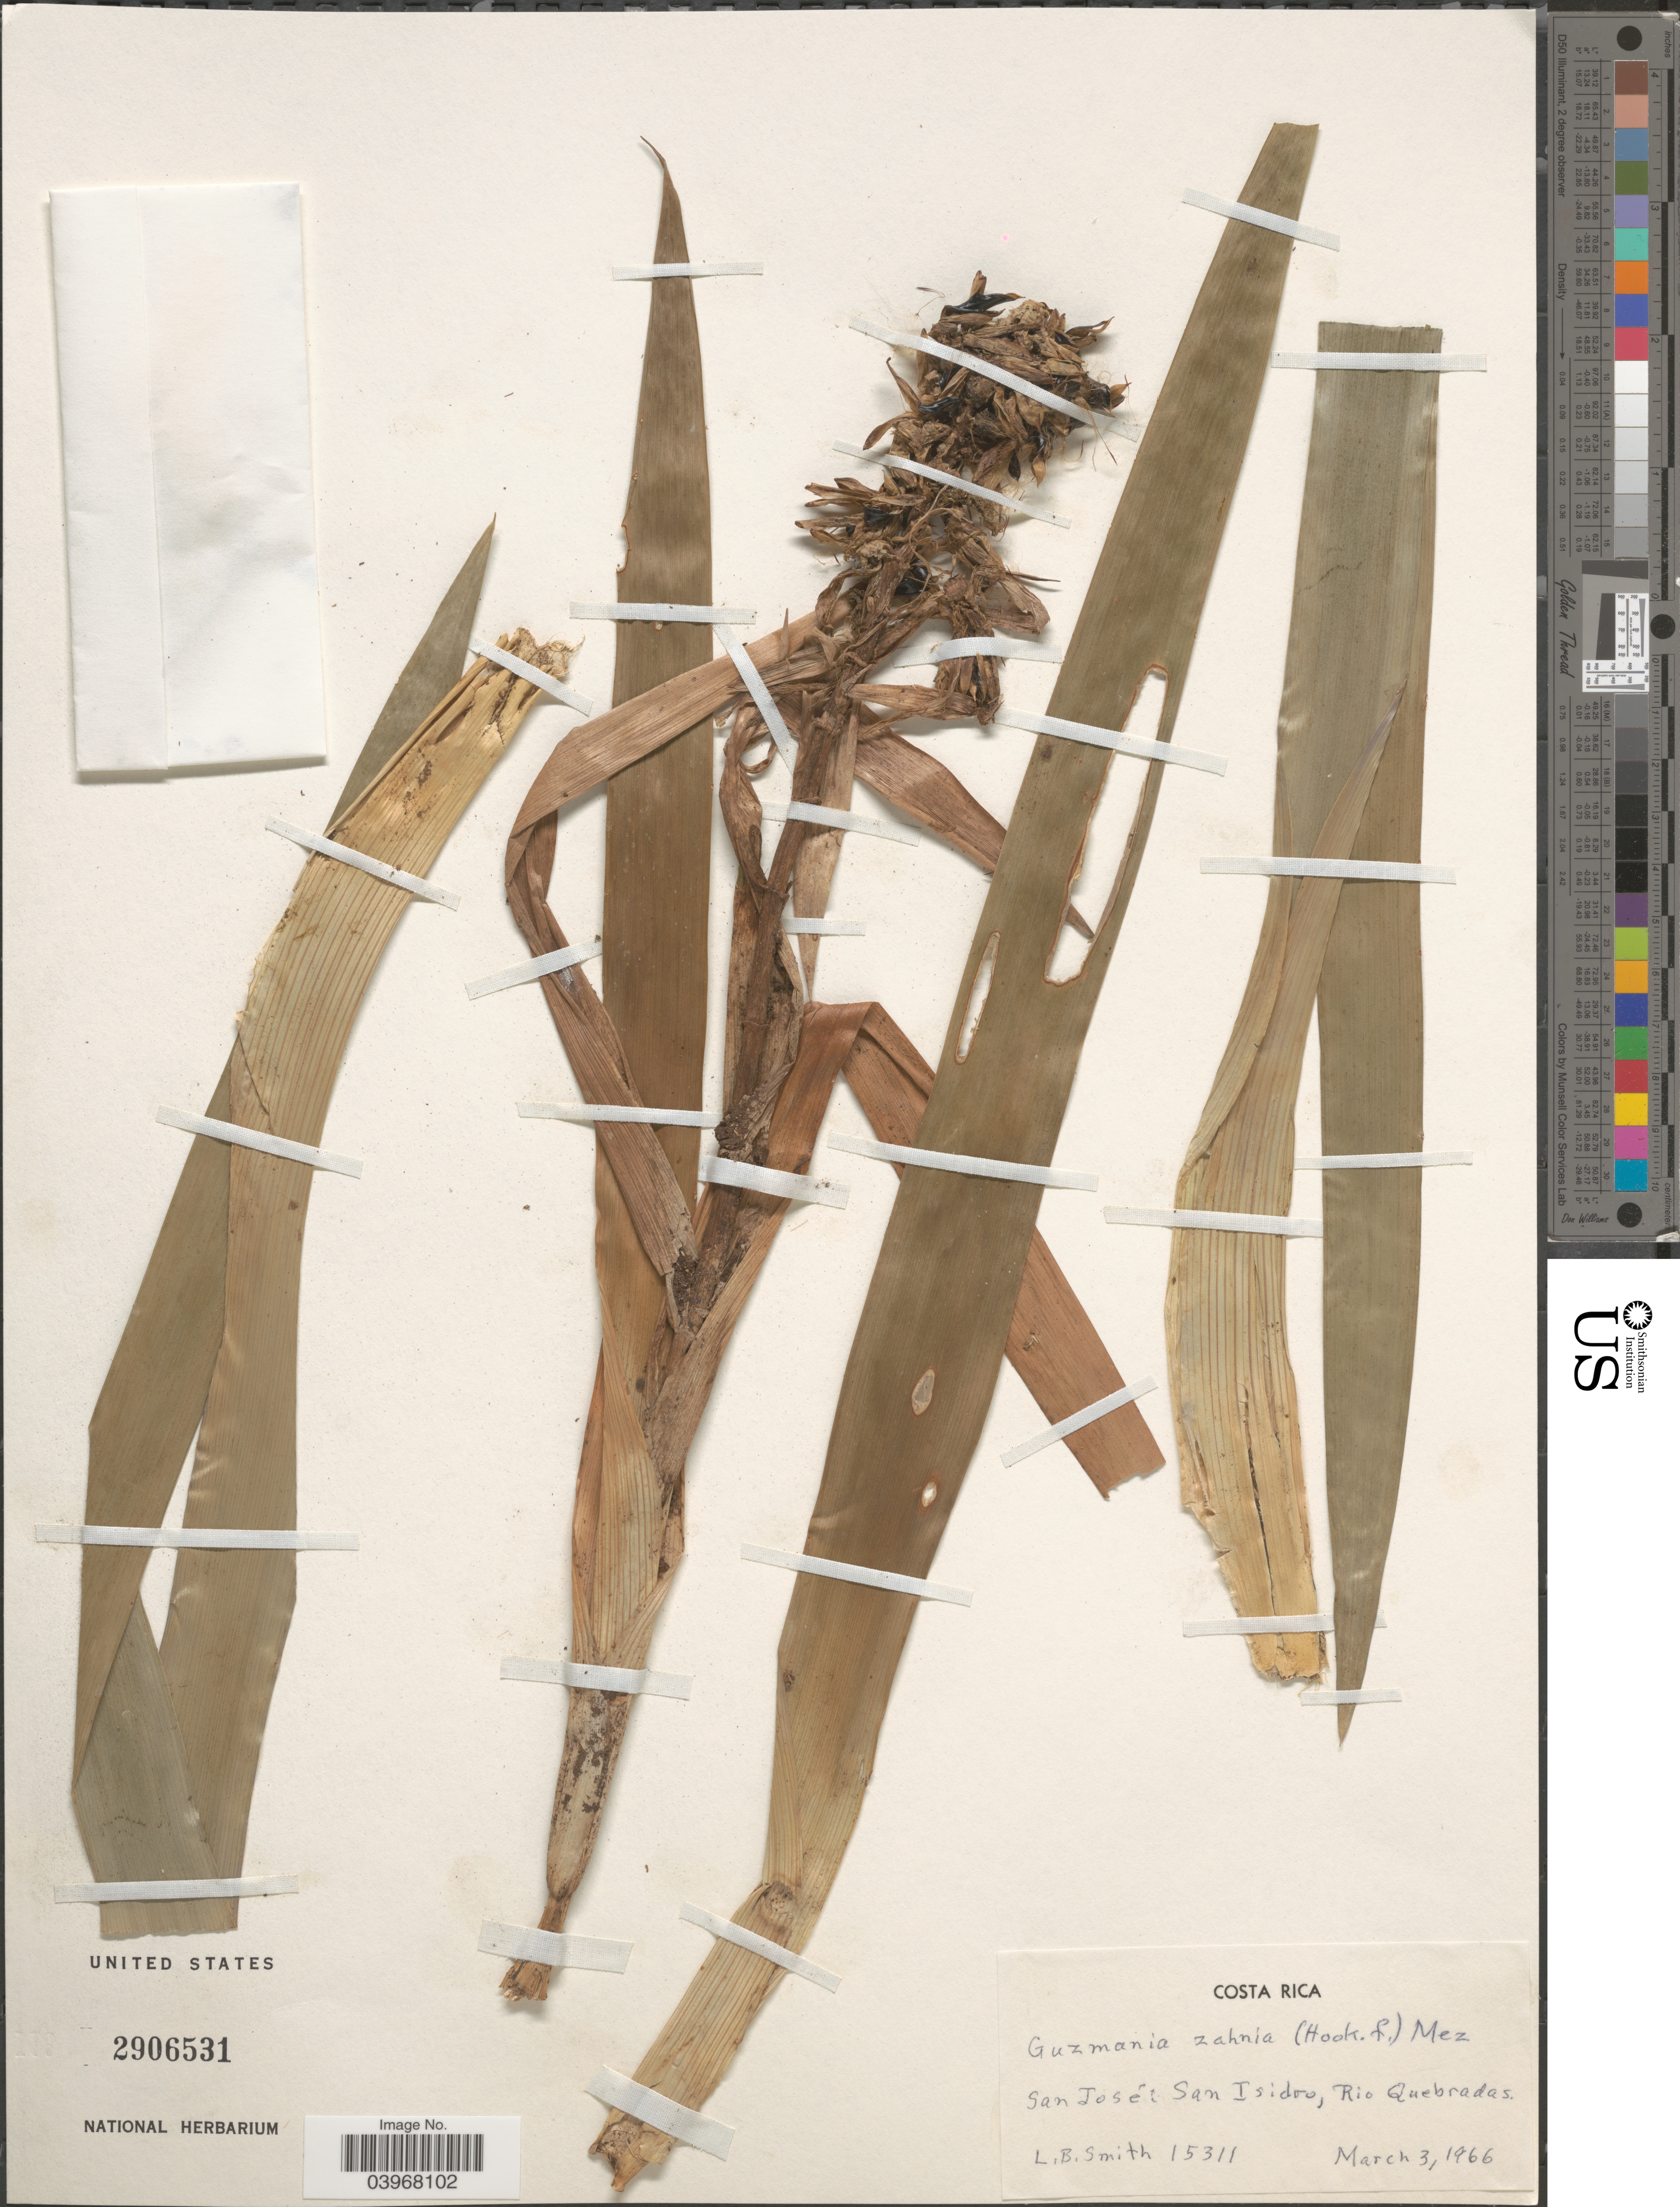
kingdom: Plantae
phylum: Tracheophyta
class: Liliopsida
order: Poales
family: Bromeliaceae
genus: Guzmania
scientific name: Guzmania zahnii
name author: (Hook. f.) Mez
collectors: L. Smith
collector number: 15311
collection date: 1966-03-03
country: Costa Rica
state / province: San José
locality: San Isidro, Rio Quebradas.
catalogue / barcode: US 2906531